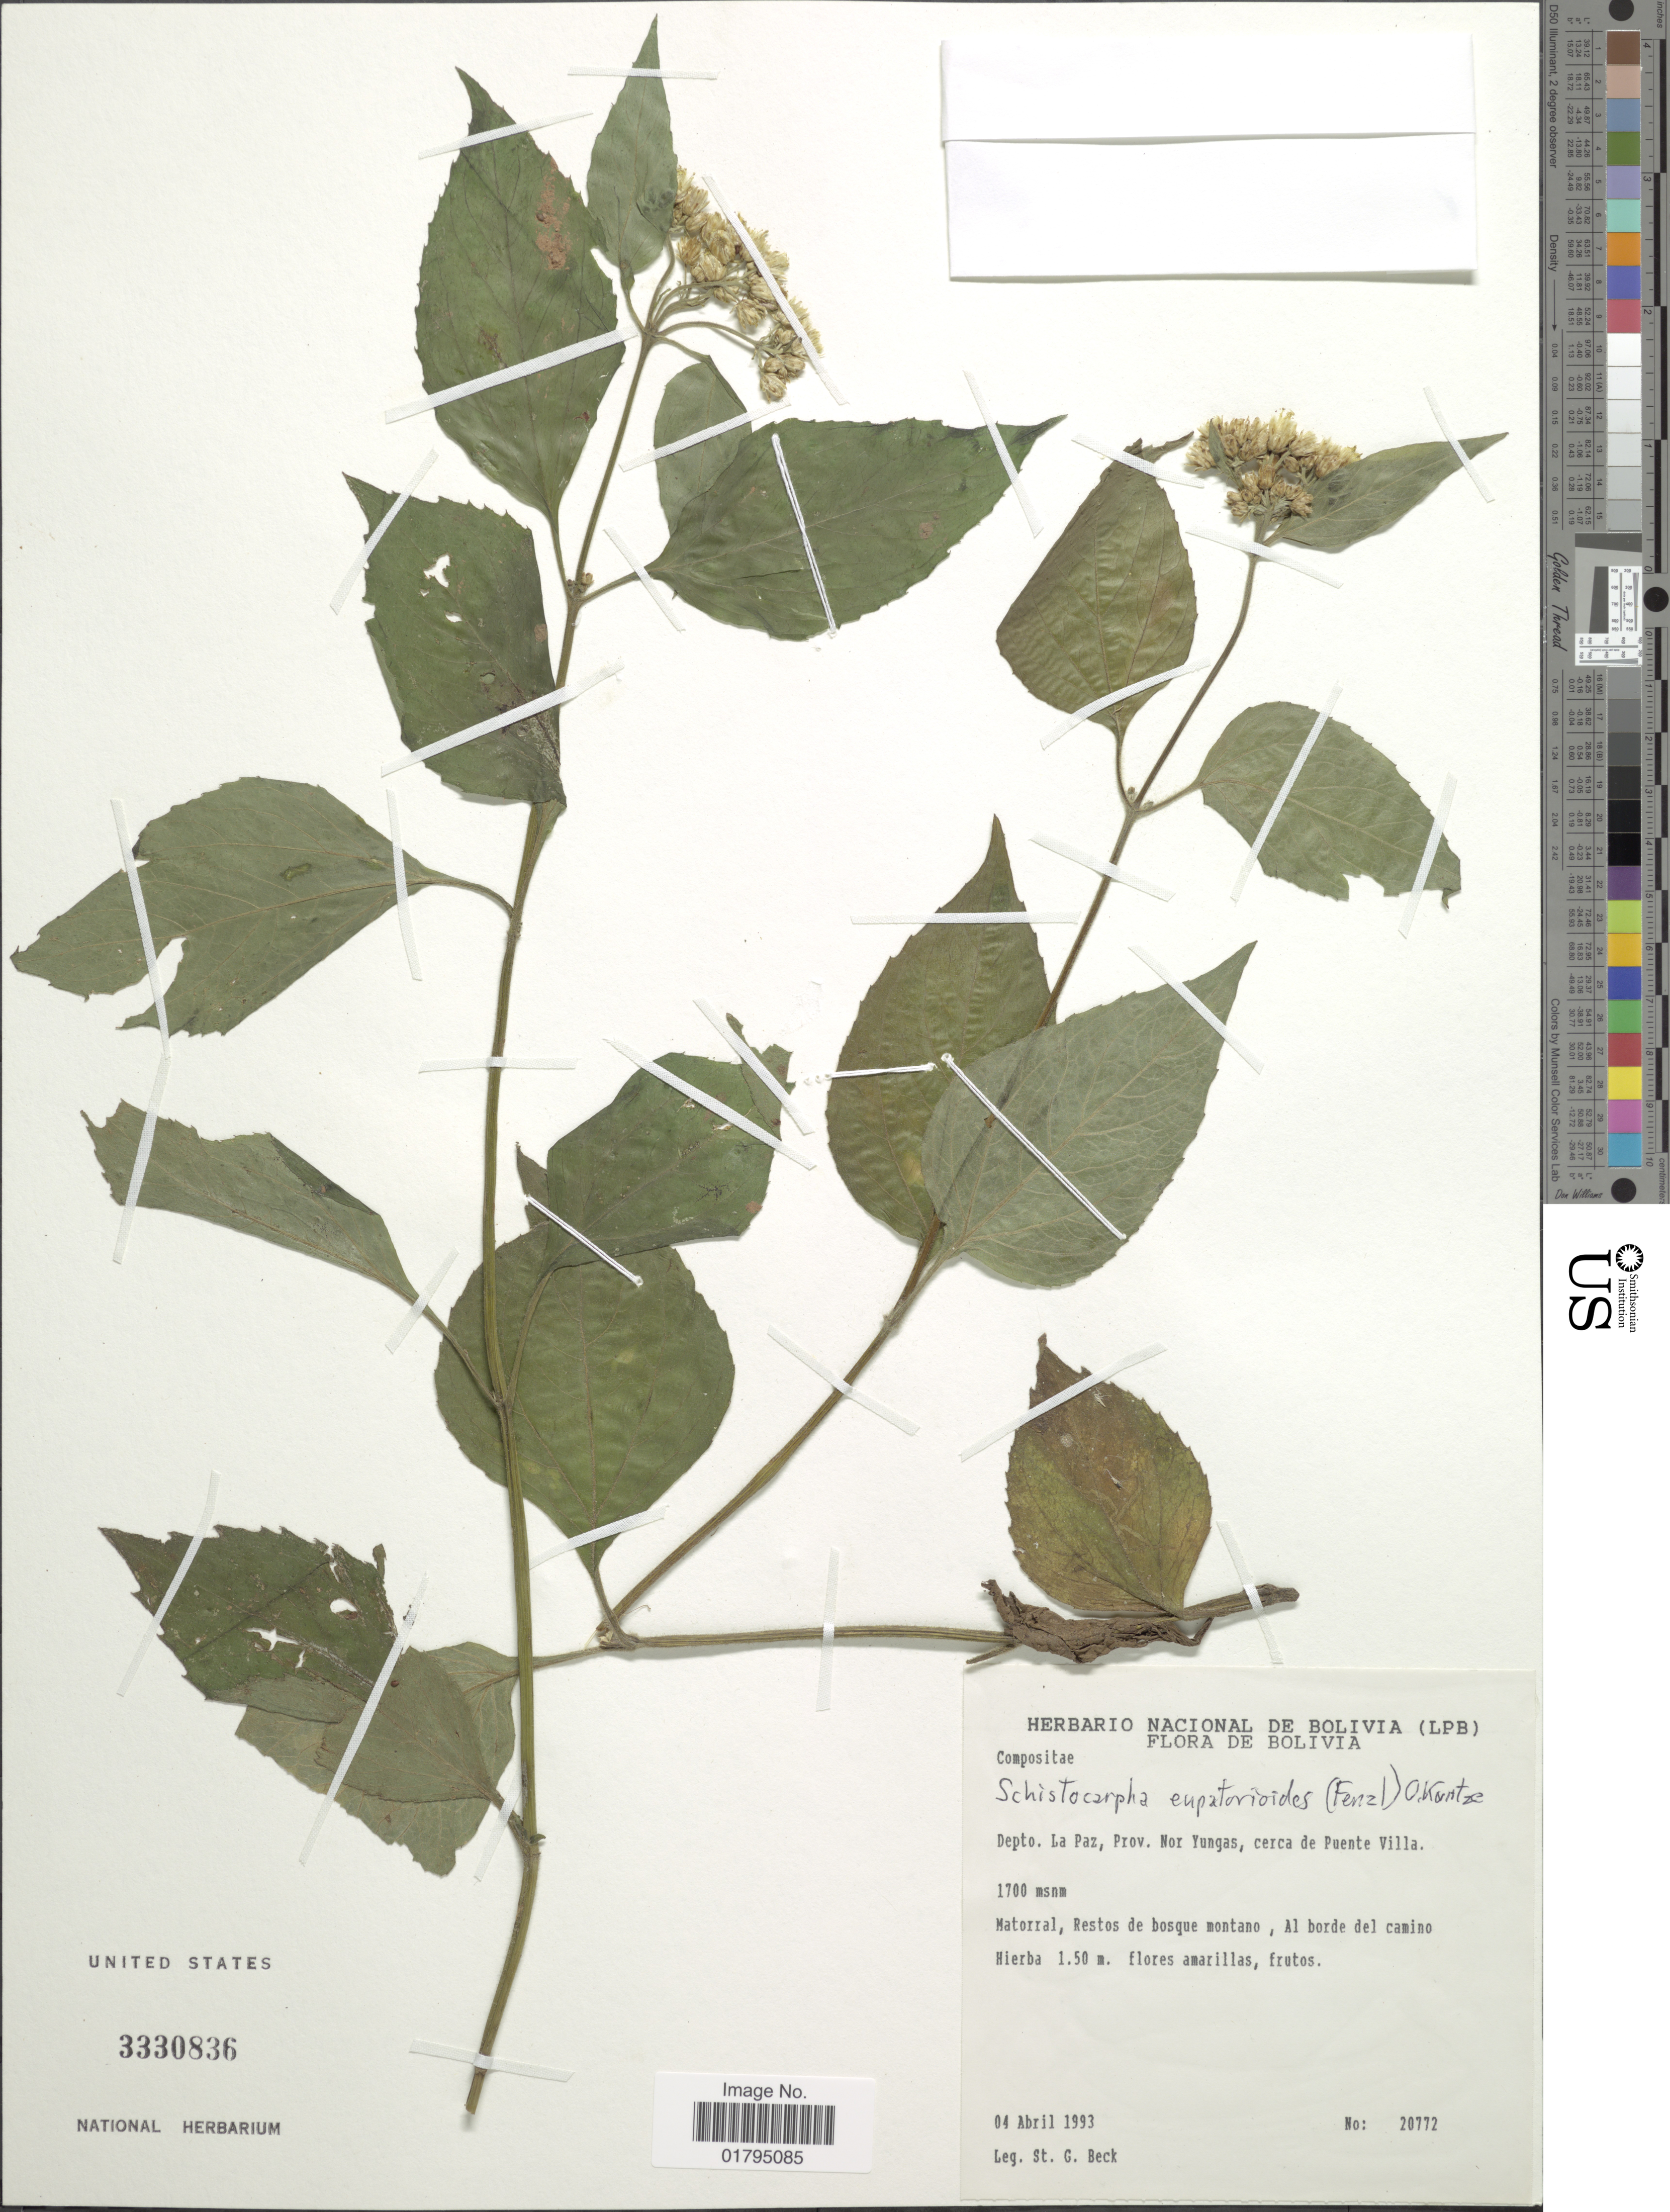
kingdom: Plantae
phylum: Tracheophyta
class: Magnoliopsida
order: Asterales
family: Asteraceae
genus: Schistocarpha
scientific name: Schistocarpha eupatorioides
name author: (Fenzl) Kuntze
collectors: S. G. Beck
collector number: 20772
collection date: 1993-04-04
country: Bolivia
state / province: La Paz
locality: Depto. La Paz, Prov. Yungas, cerca de Puente Villa.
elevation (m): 1700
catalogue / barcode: US 3330836